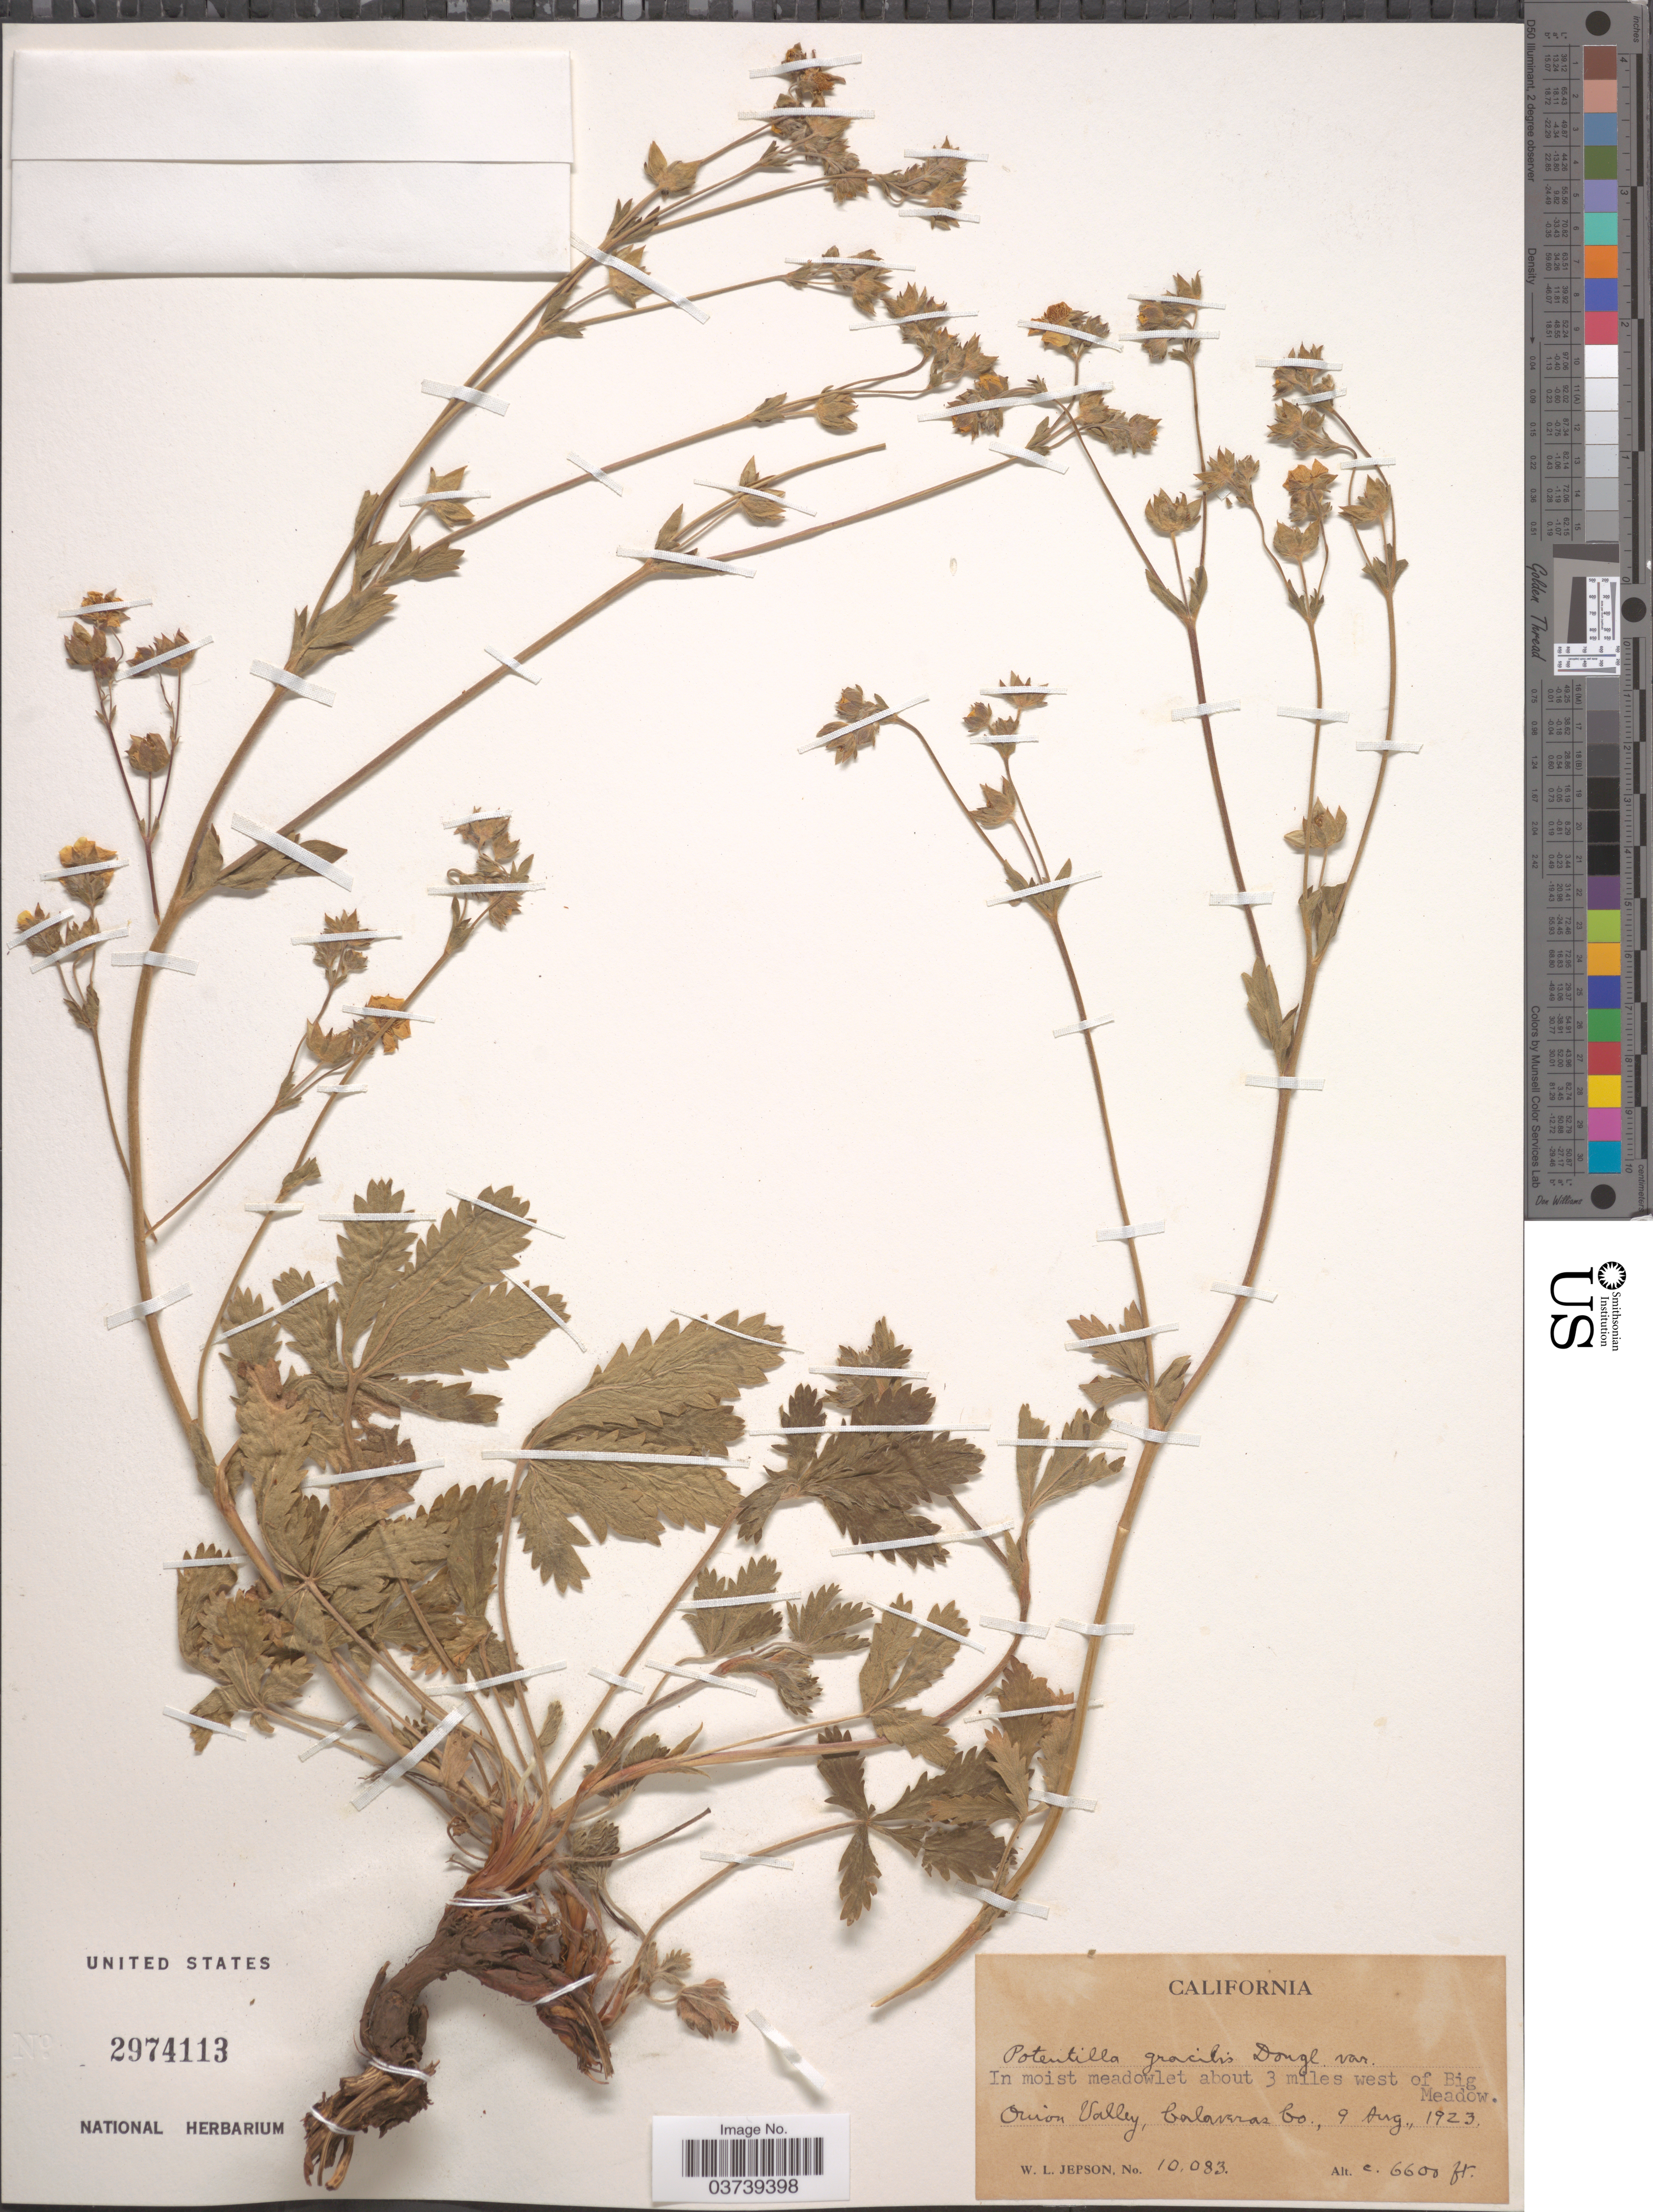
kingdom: Plantae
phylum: Tracheophyta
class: Magnoliopsida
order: Rosales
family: Rosaceae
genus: Potentilla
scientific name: Potentilla gracilis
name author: Douglas ex Hook.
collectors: W. L. Jepson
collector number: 10083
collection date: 1923-08-09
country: United States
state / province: California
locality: In moist meadowlet about 3 miles west of Big Meadow. Onion Valley, Calaveres Co.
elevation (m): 2012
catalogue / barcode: US 2974113